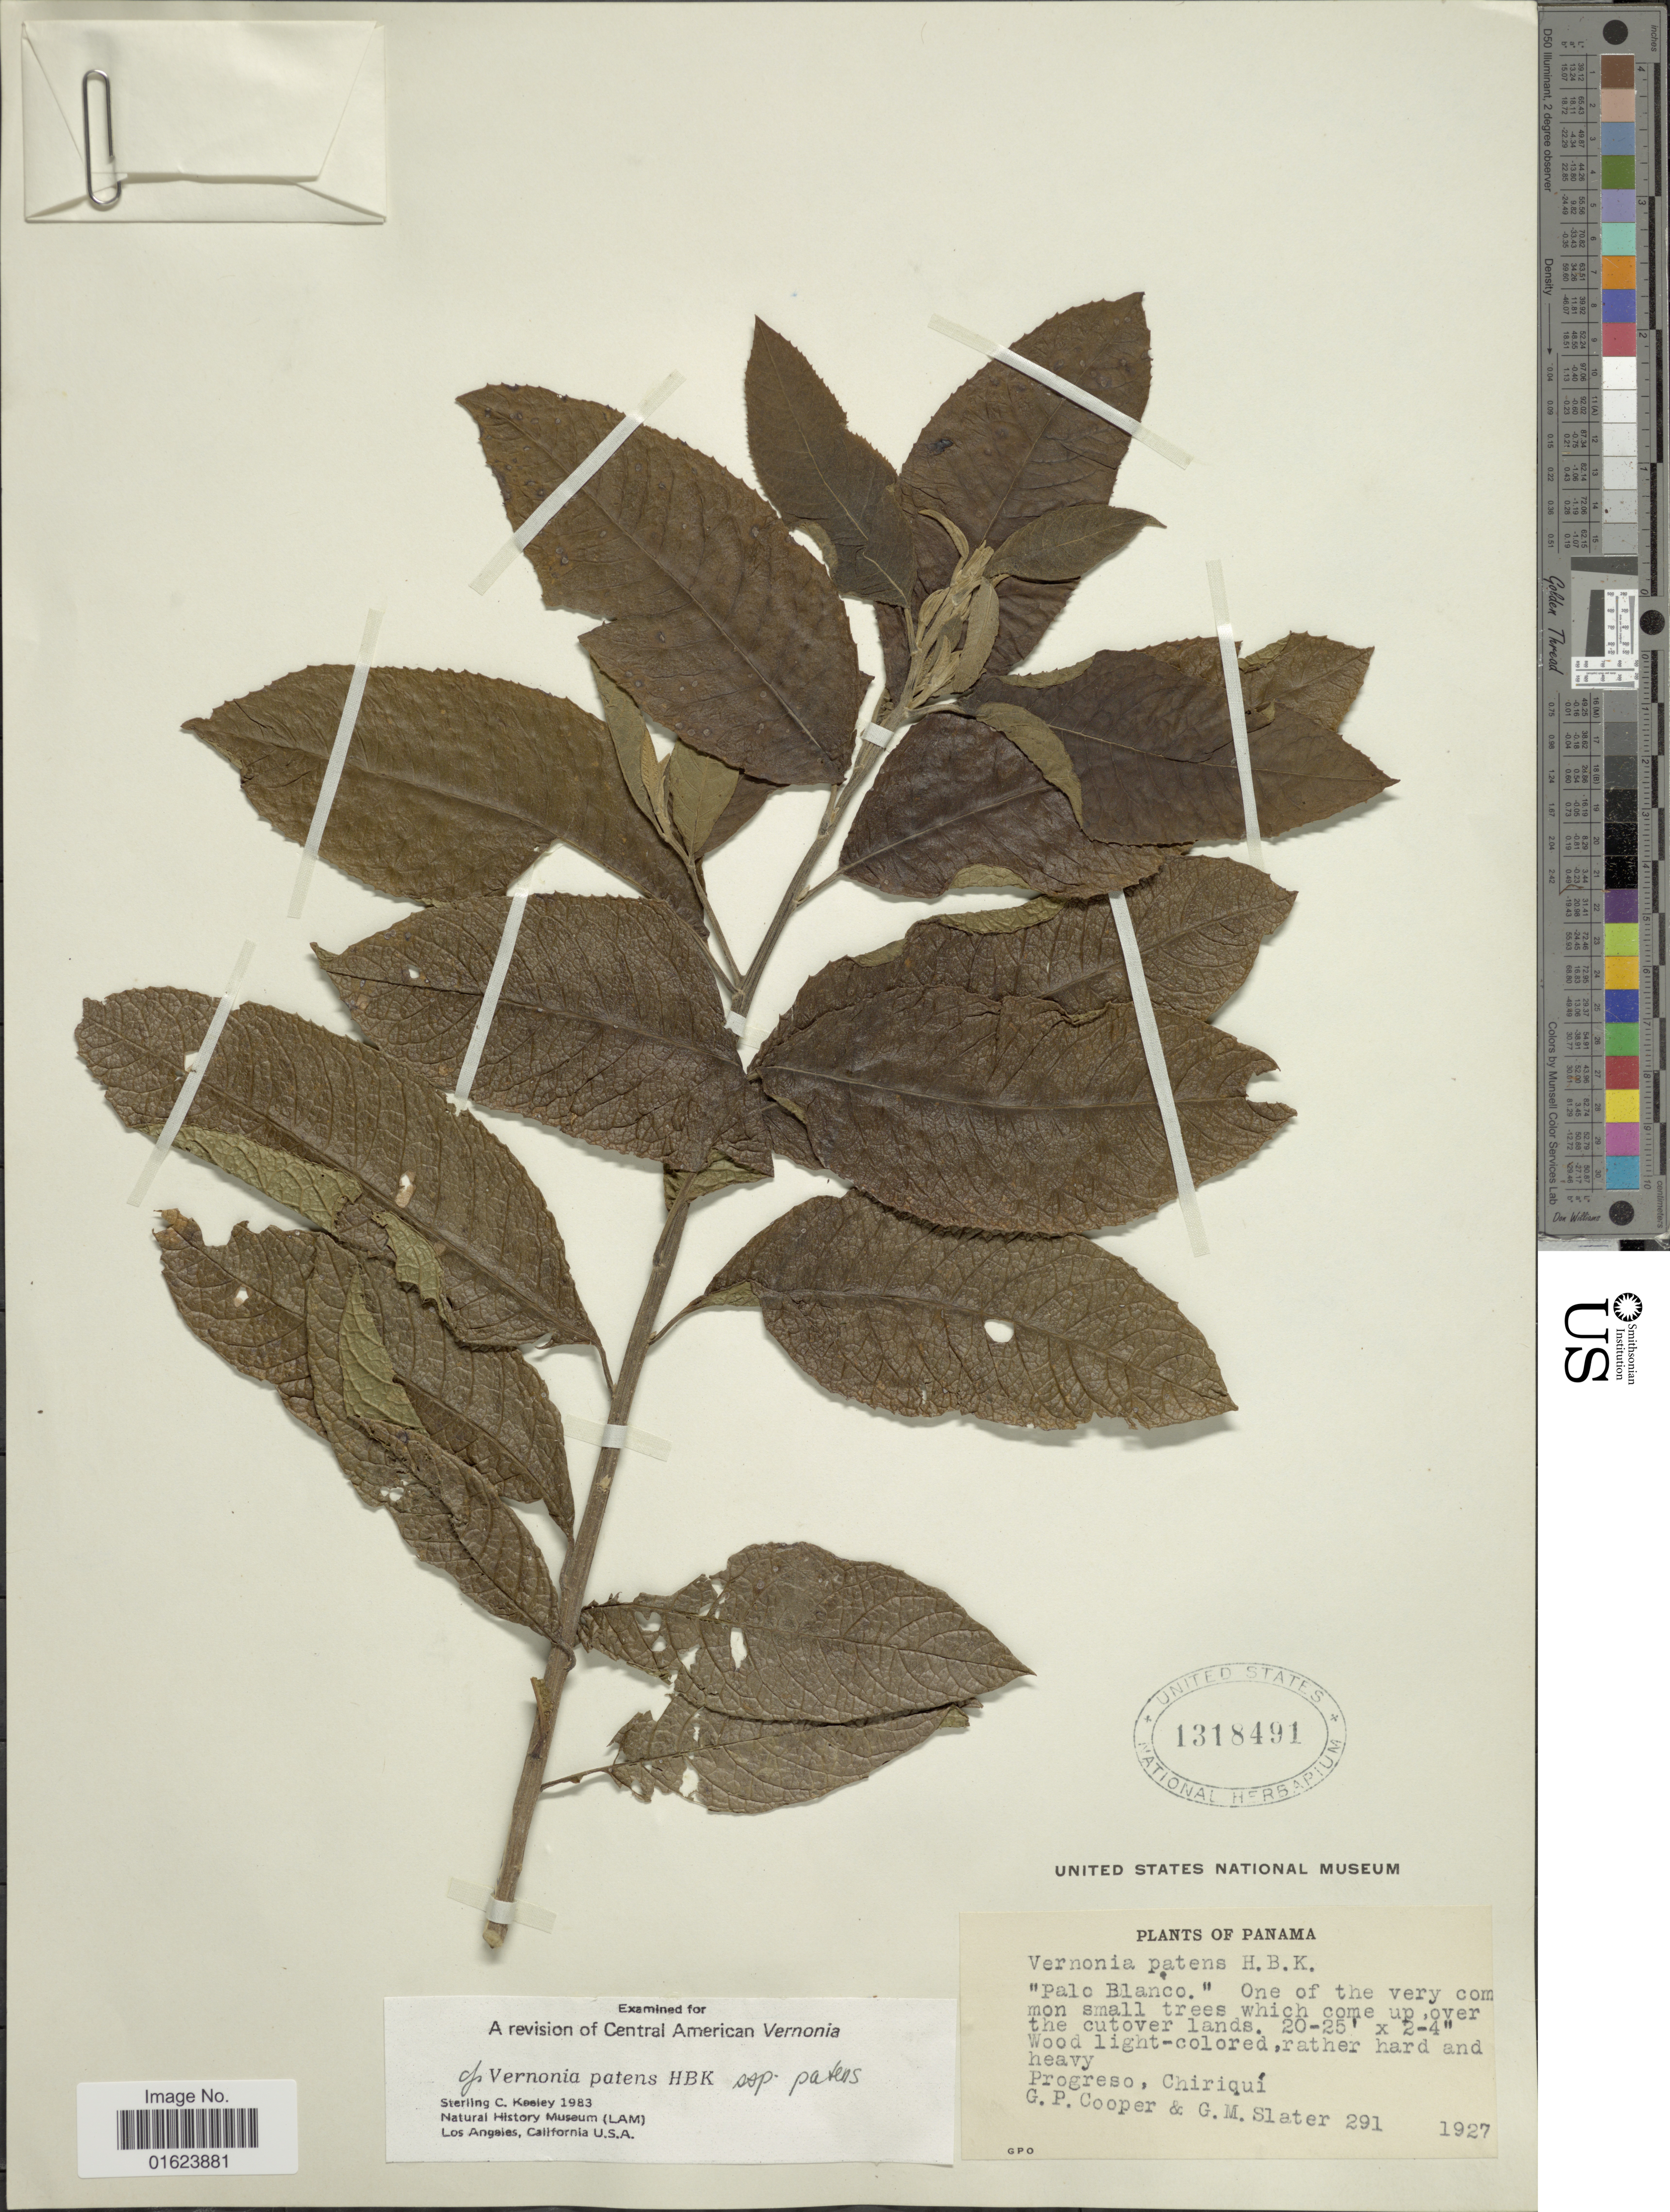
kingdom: Plantae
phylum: Tracheophyta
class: Magnoliopsida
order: Asterales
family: Asteraceae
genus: Vernonanthura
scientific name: Vernonanthura patens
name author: (Kunth) H. Rob.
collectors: G. Cooper & G. Slater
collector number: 291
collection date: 1927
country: Panama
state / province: Chiriqui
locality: Panama. Progreso, Chiriqui.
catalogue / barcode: US 1318491